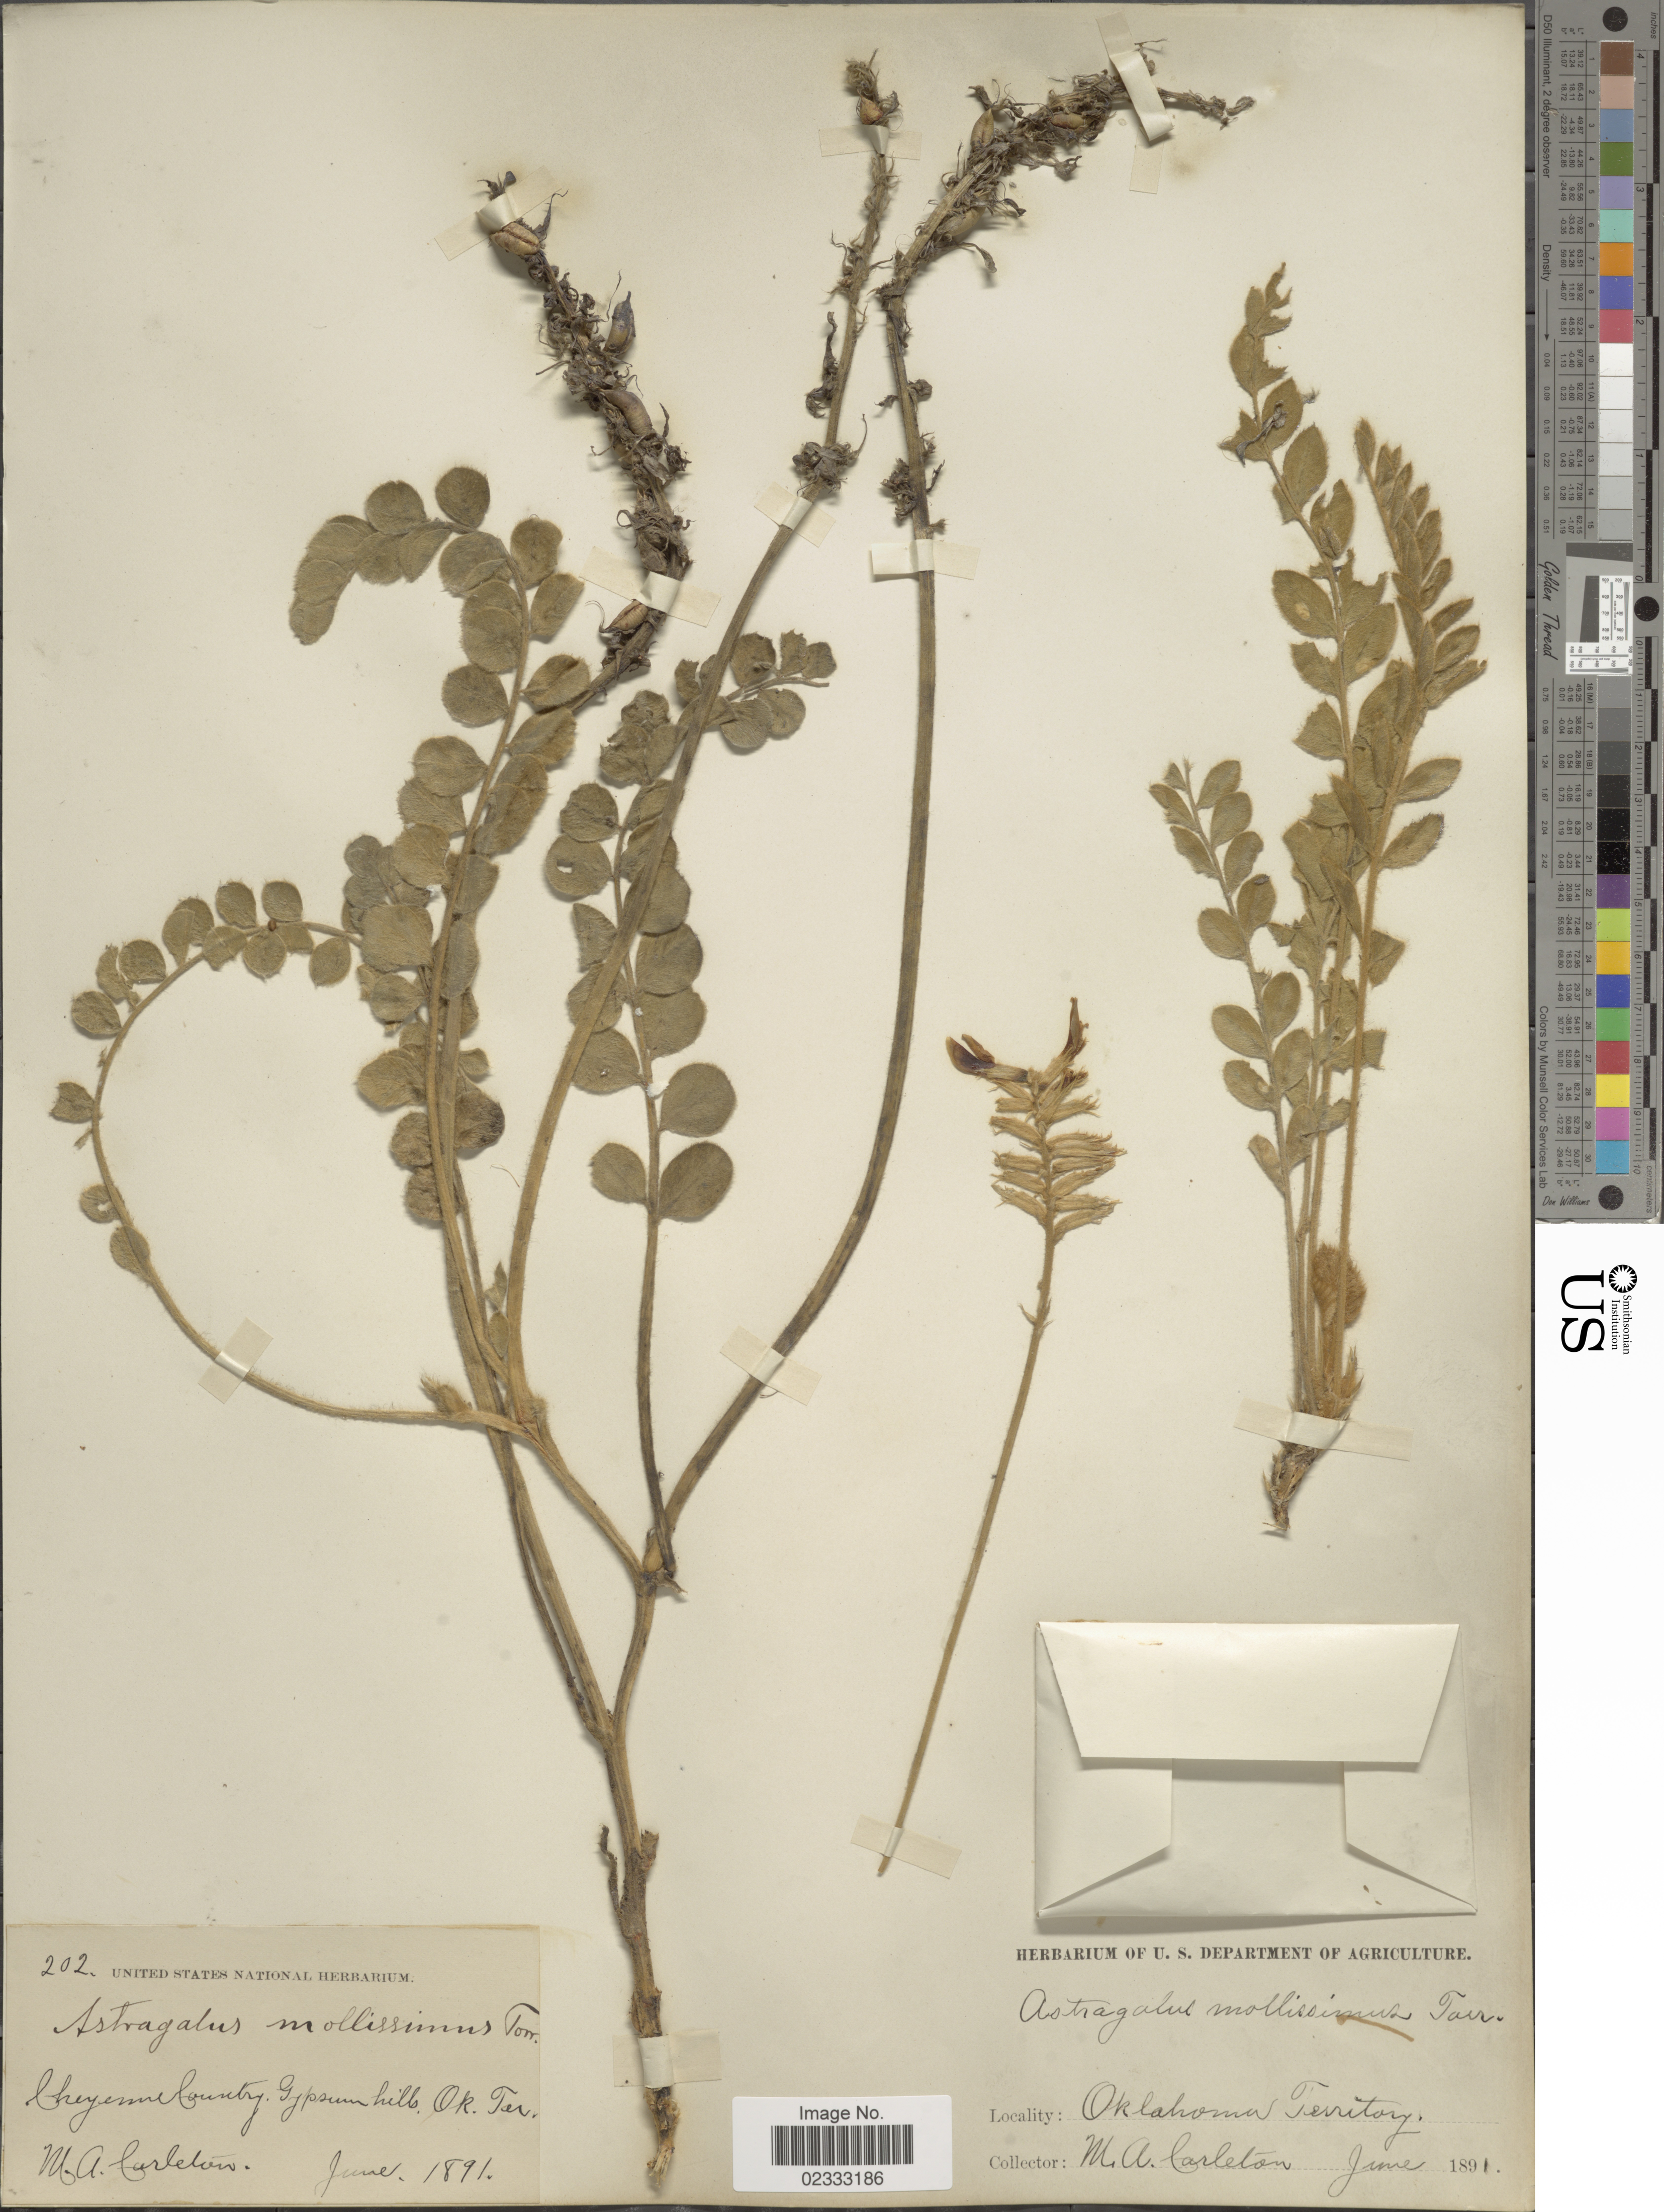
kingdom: Plantae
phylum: Tracheophyta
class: Magnoliopsida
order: Fabales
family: Fabaceae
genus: Astragalus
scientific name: Astragalus mollissimus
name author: Torr.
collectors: M. A. Carleton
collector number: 202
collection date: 1891-06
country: United States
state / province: Oklahoma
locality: Oklahoma Territory, Cheyenne County. Gypsum Hills. Ok. Terr.